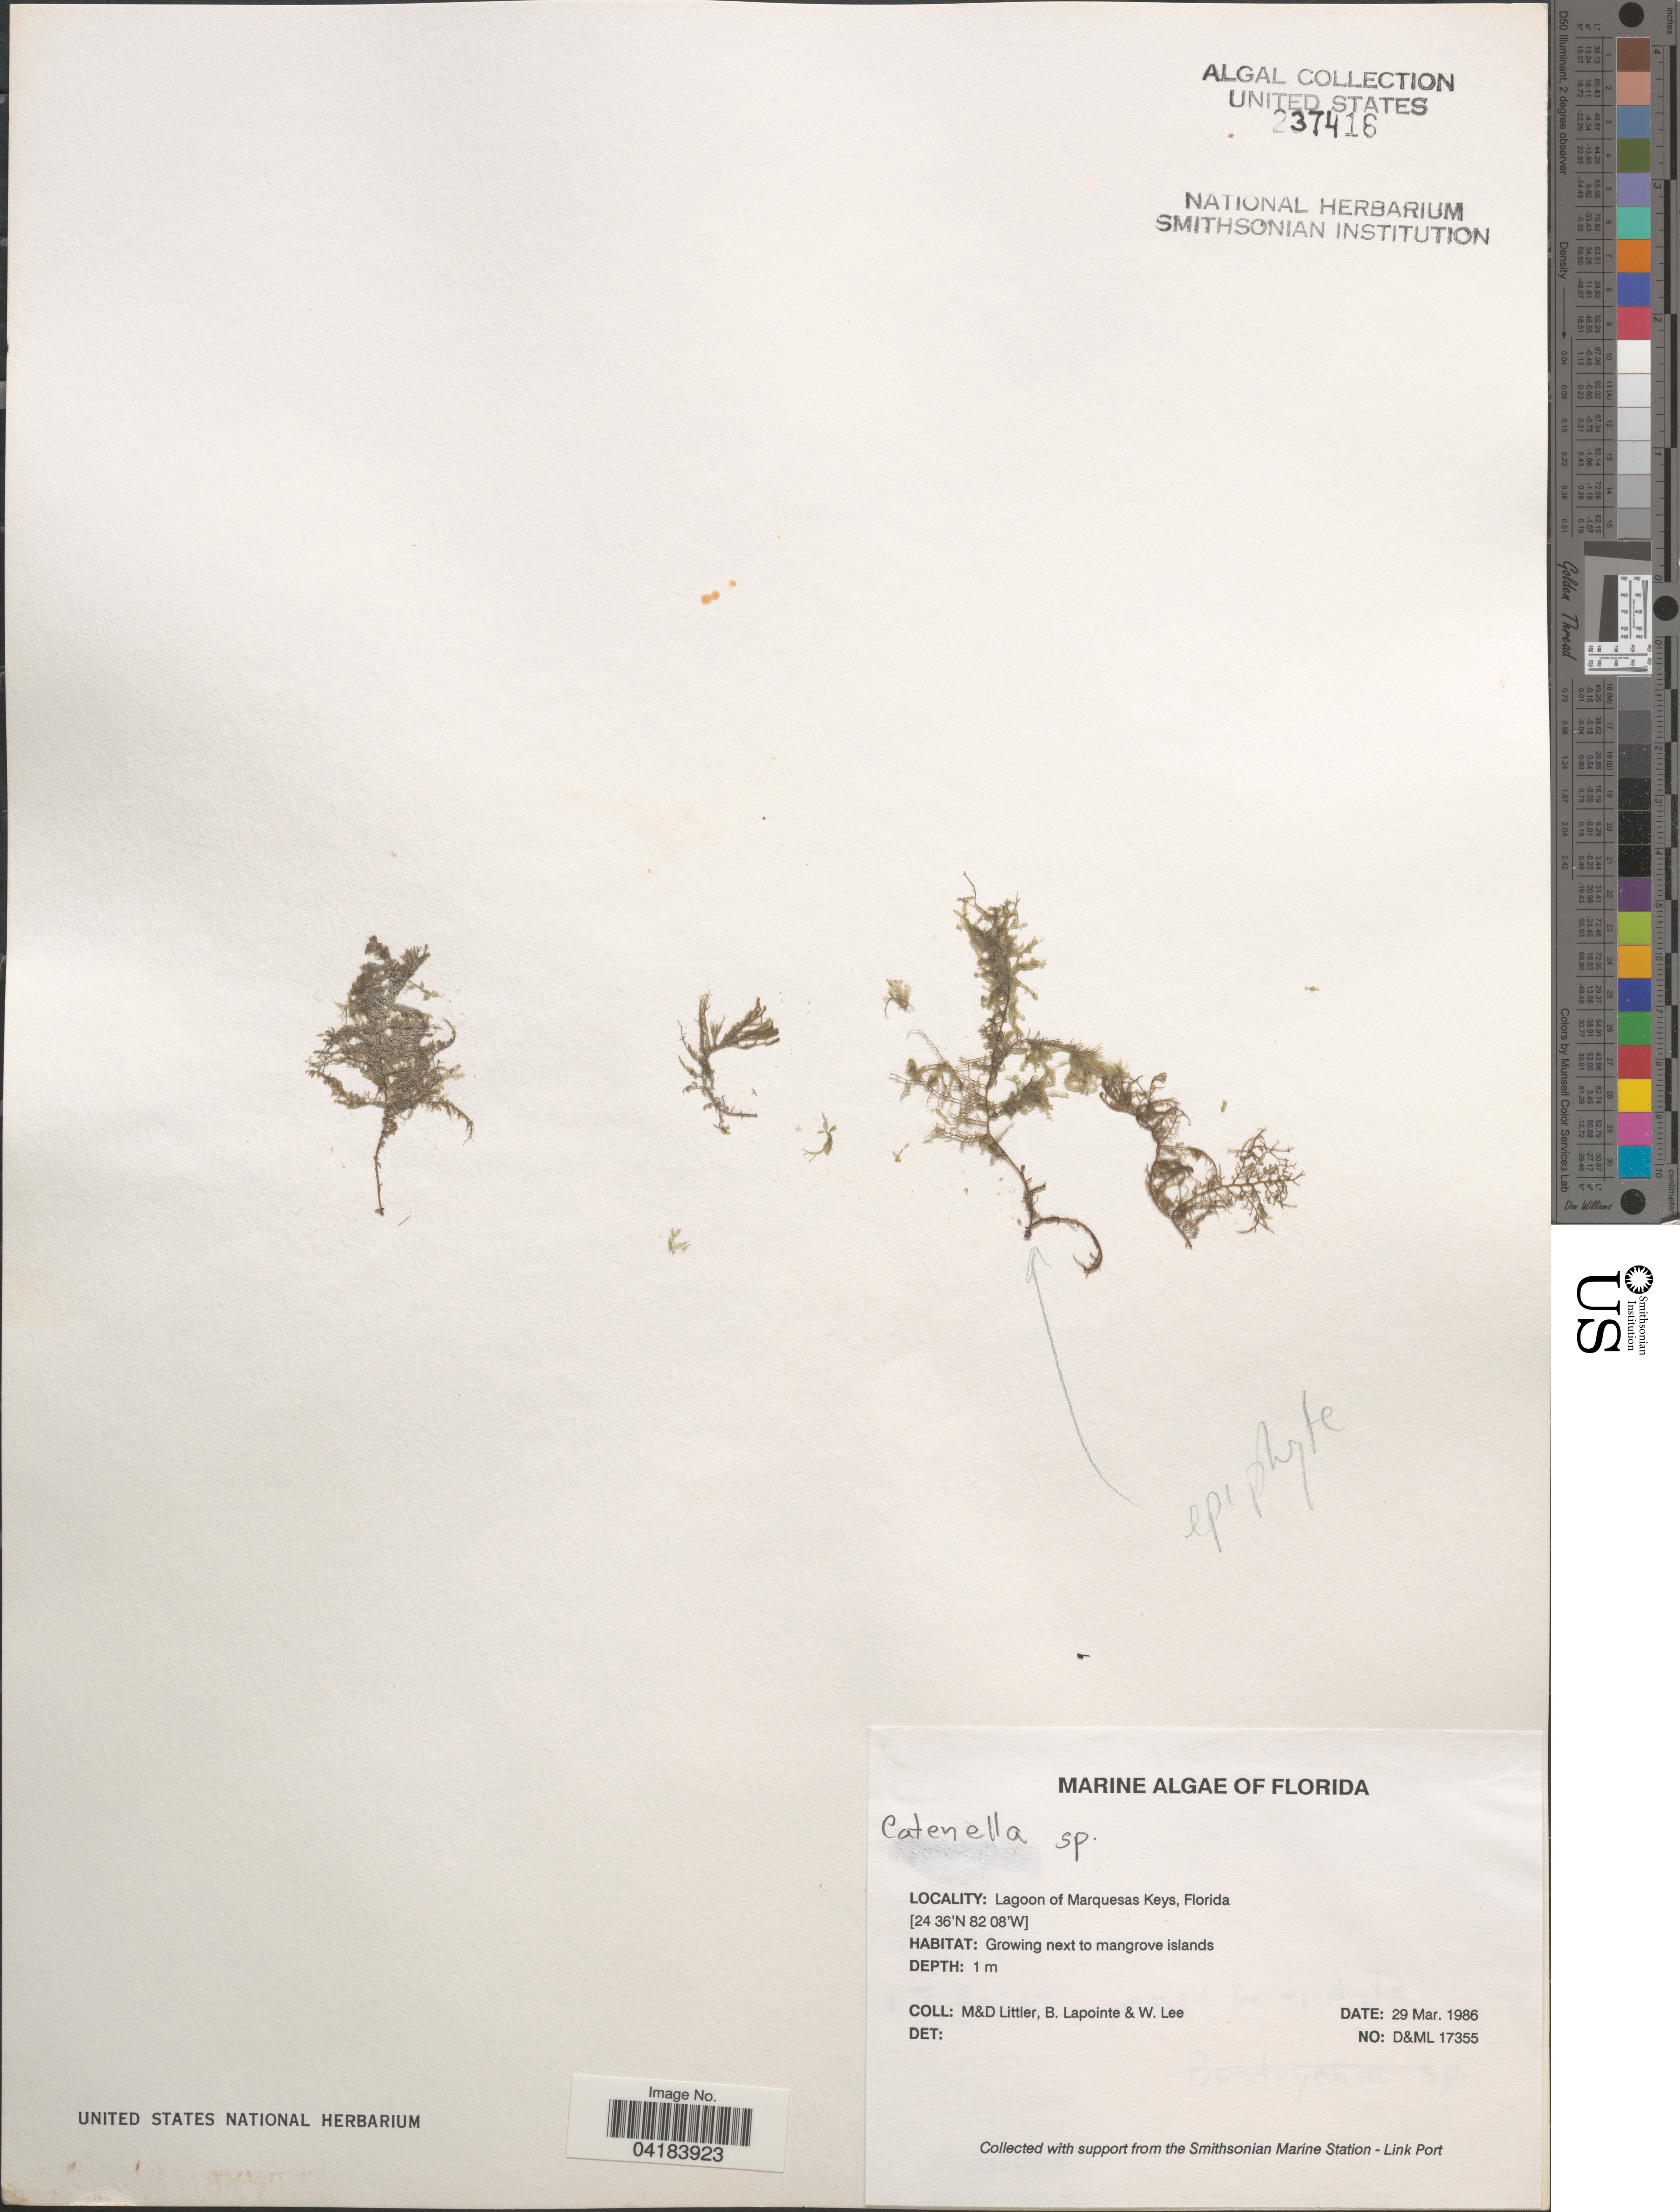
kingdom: Plantae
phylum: Rhodophyta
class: Florideophyceae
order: Gigartinales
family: Caulacanthaceae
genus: Catenella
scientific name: Catenella sp.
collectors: M. Littler, D. S. Littler, B. Lapointe & W. Lee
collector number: D&ML17355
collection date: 1986-03-29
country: United States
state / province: Florida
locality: Lagoon of Marquesas Keys. Next to mangrove islands.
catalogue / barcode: US 237416